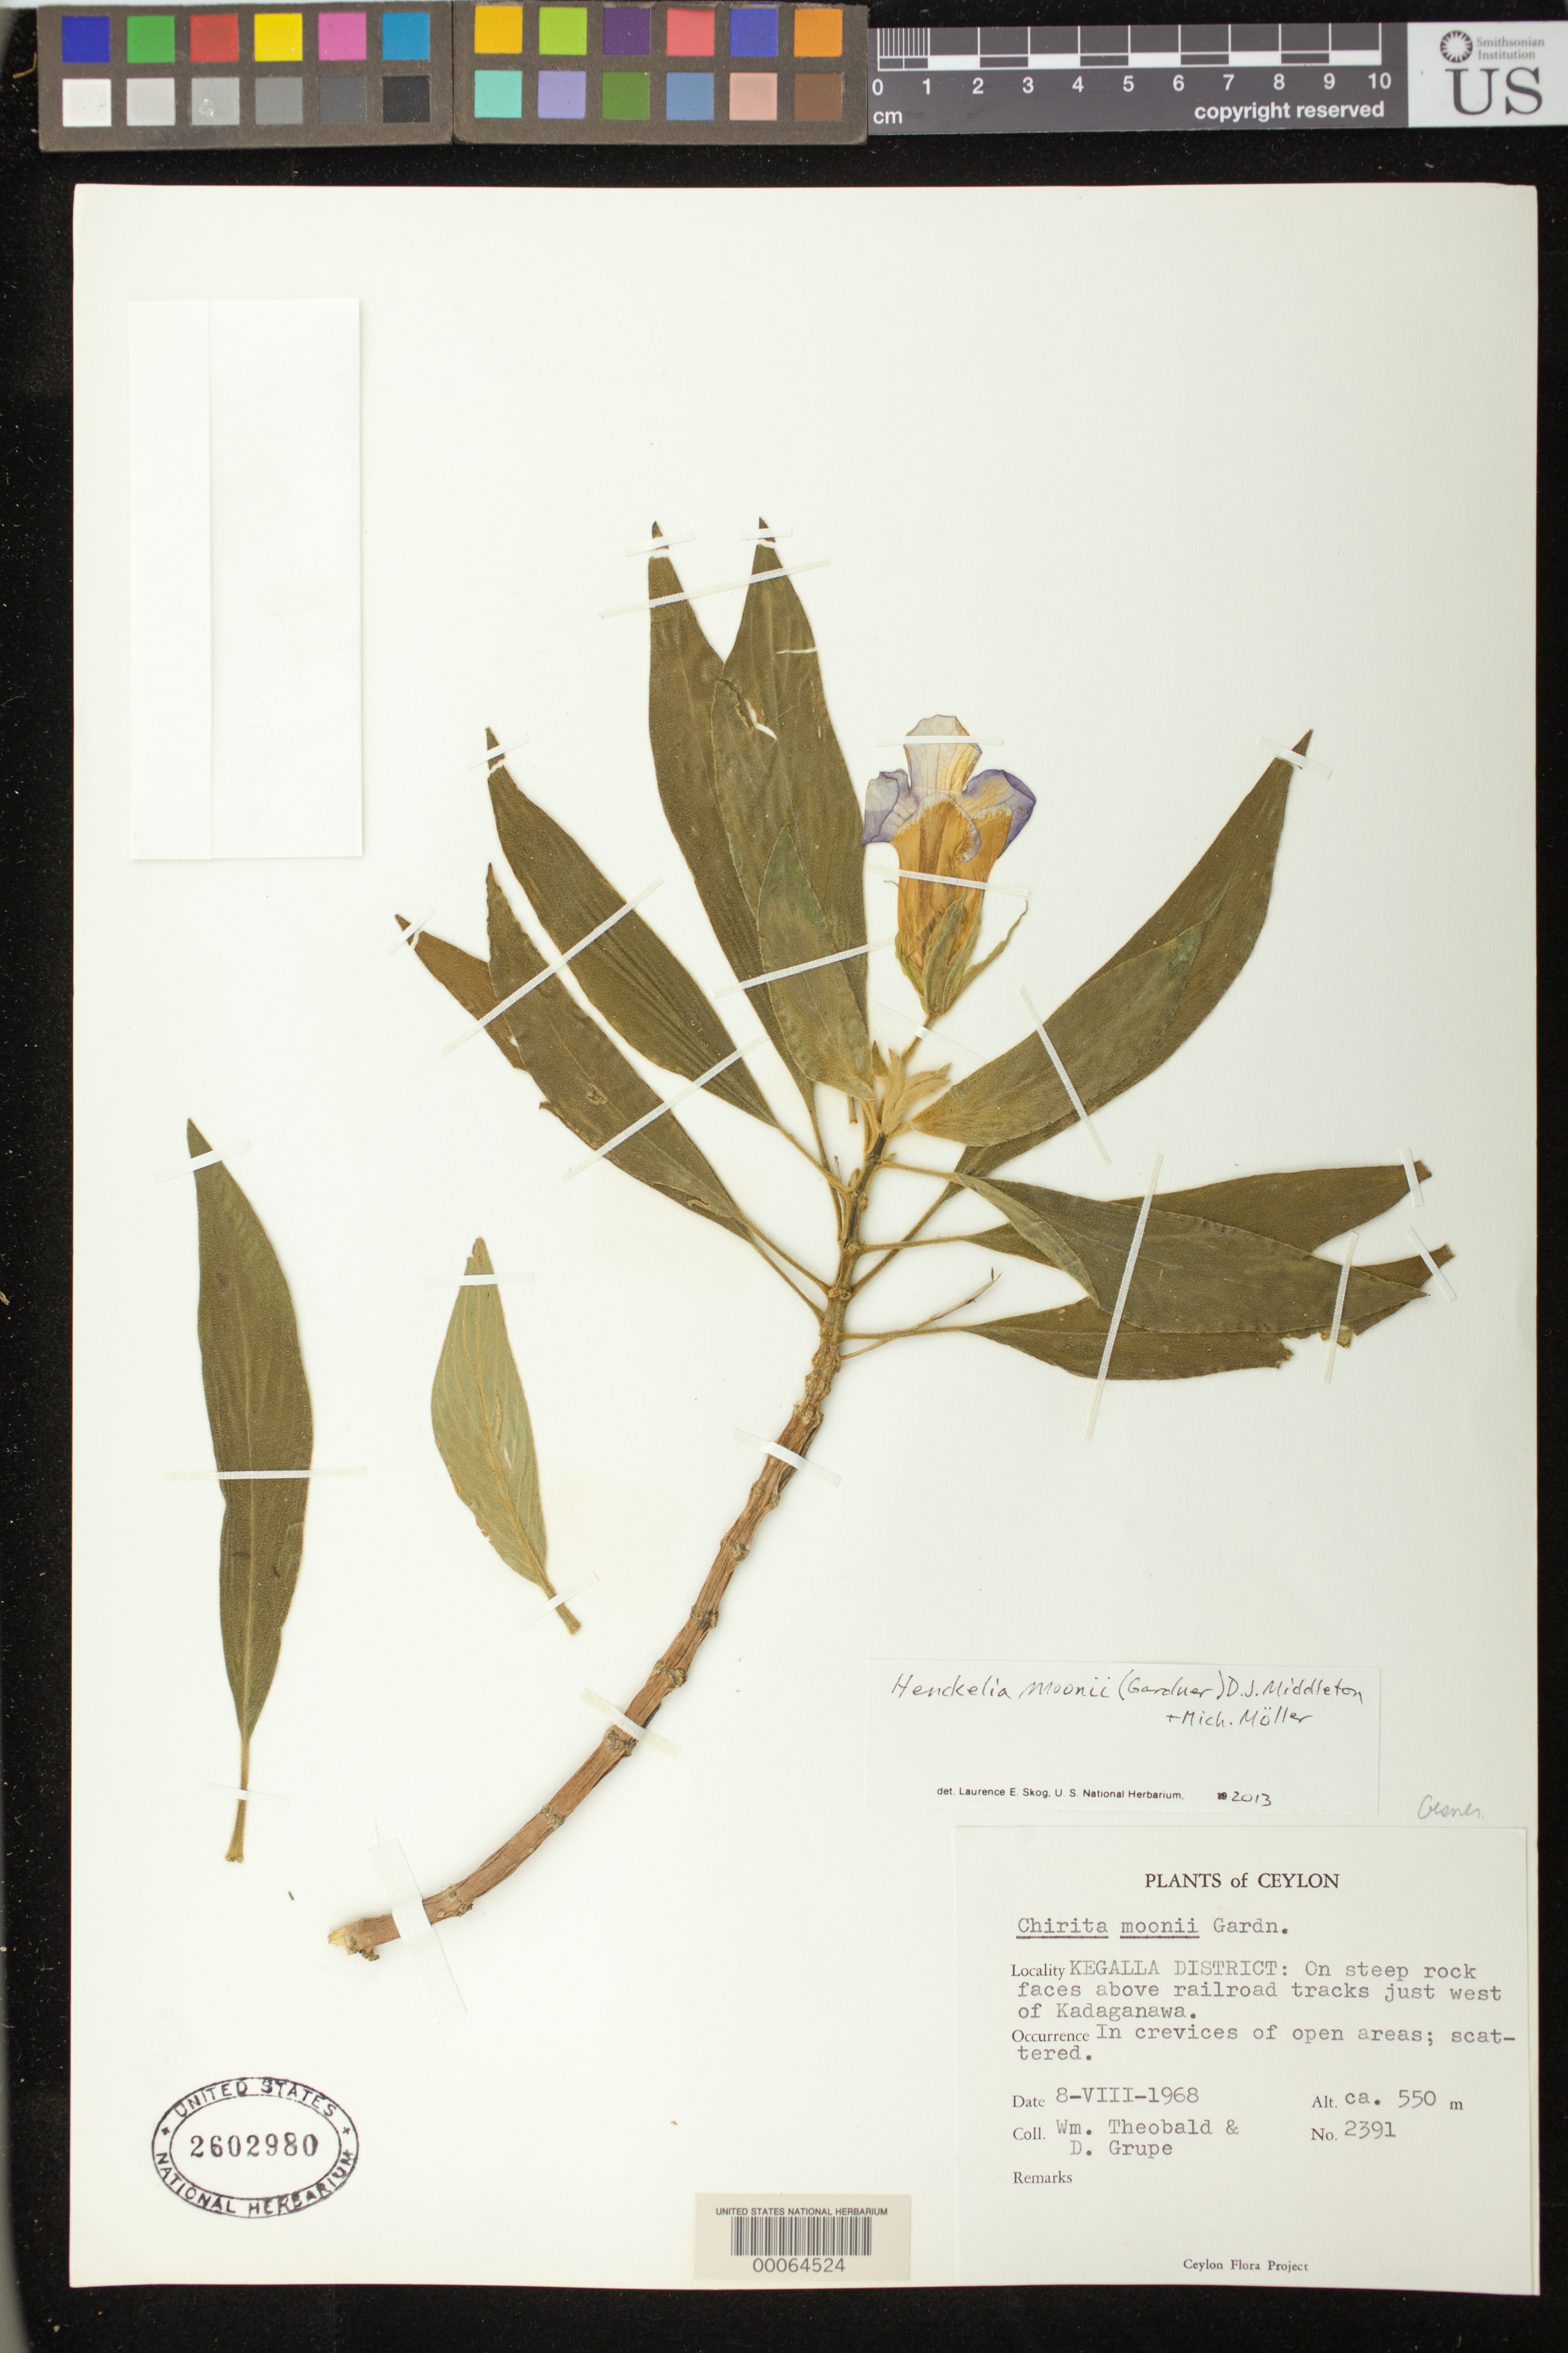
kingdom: Plantae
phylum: Tracheophyta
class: Magnoliopsida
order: Lamiales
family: Gesneriaceae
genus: Henckelia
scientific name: Henckelia moonii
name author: (Gardner) D.J. Middleton & Mich. Möller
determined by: Skog, Laurence E.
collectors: W. Theobald & D. Grupe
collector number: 2391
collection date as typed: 08 Aug 1968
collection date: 1968-08-08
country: Sri Lanka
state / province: Sabaragamuwa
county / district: Kegalle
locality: Above railroad tracks just w of kadaganawa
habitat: In crevices of open areas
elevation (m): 550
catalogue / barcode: US 2602980